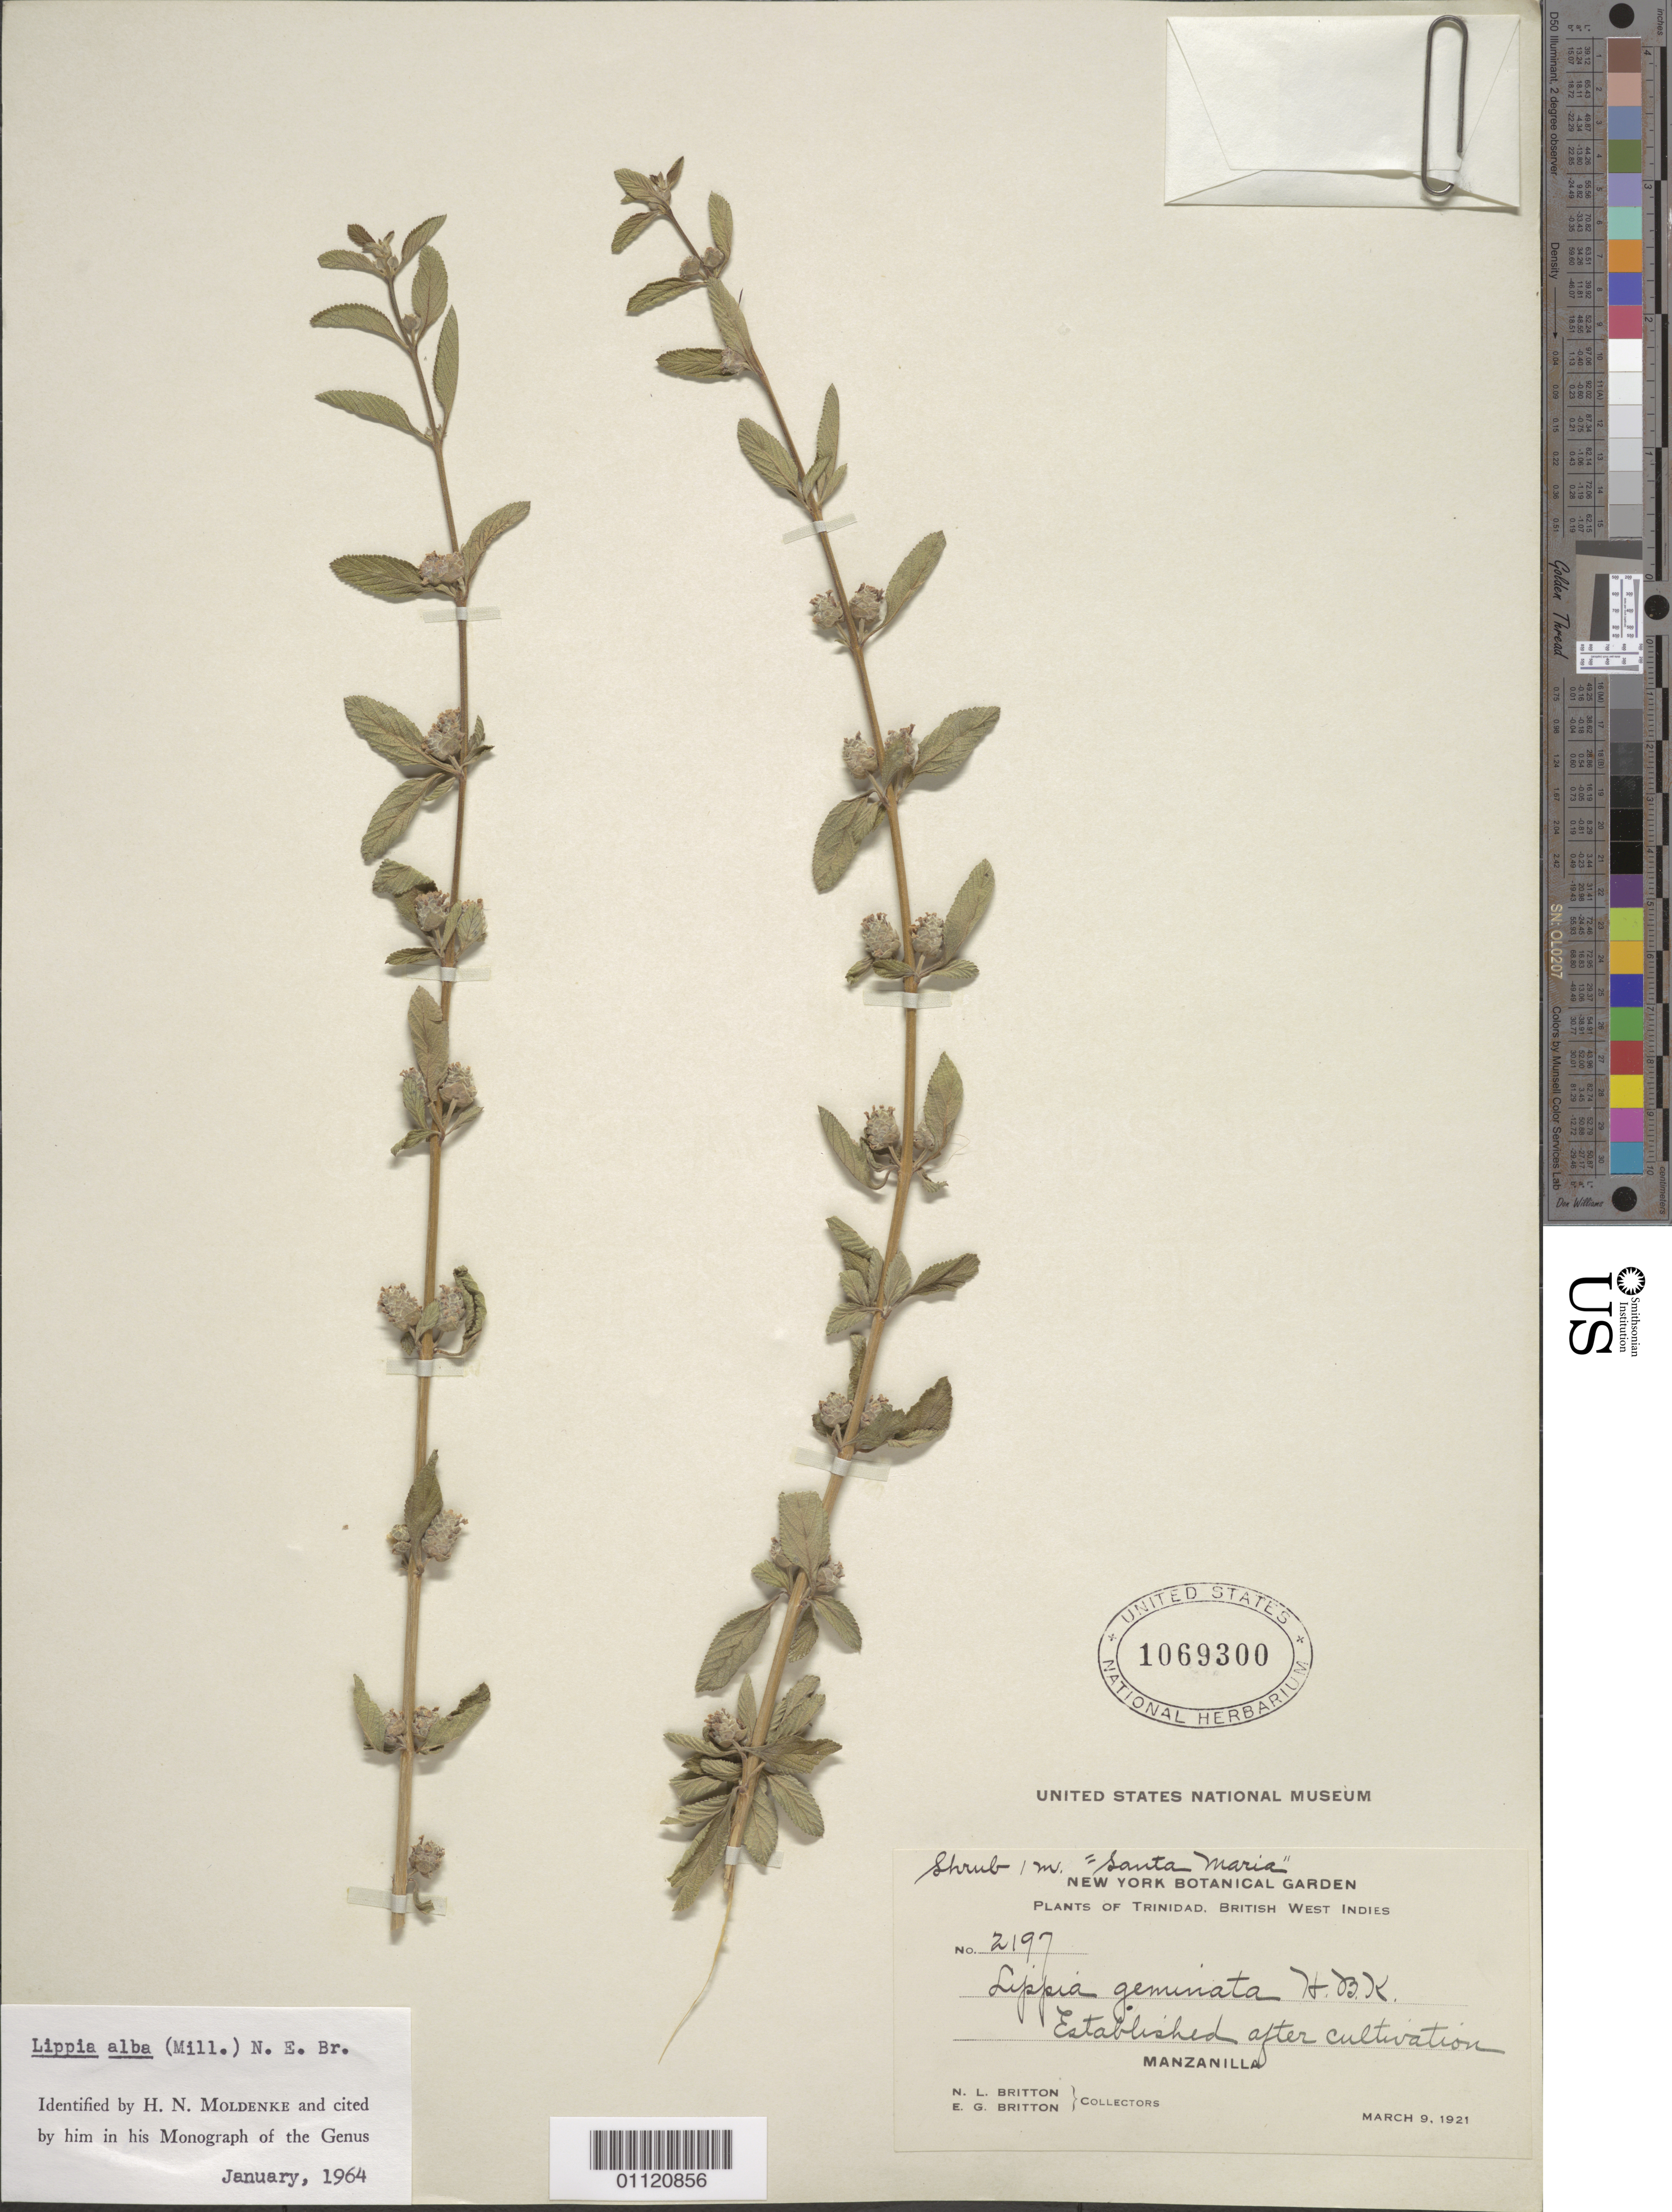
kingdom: Plantae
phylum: Tracheophyta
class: Magnoliopsida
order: Lamiales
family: Verbenaceae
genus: Lippia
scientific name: Lippia alba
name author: (Mill.) N.E. Br. ex Britton & P. Wilson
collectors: N. Britton & E. G. Britton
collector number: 2197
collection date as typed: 09 Mar 1921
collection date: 1921-03-09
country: Trinidad and Tobago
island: Trinidad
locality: Manzanilla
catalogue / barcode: US 1069300